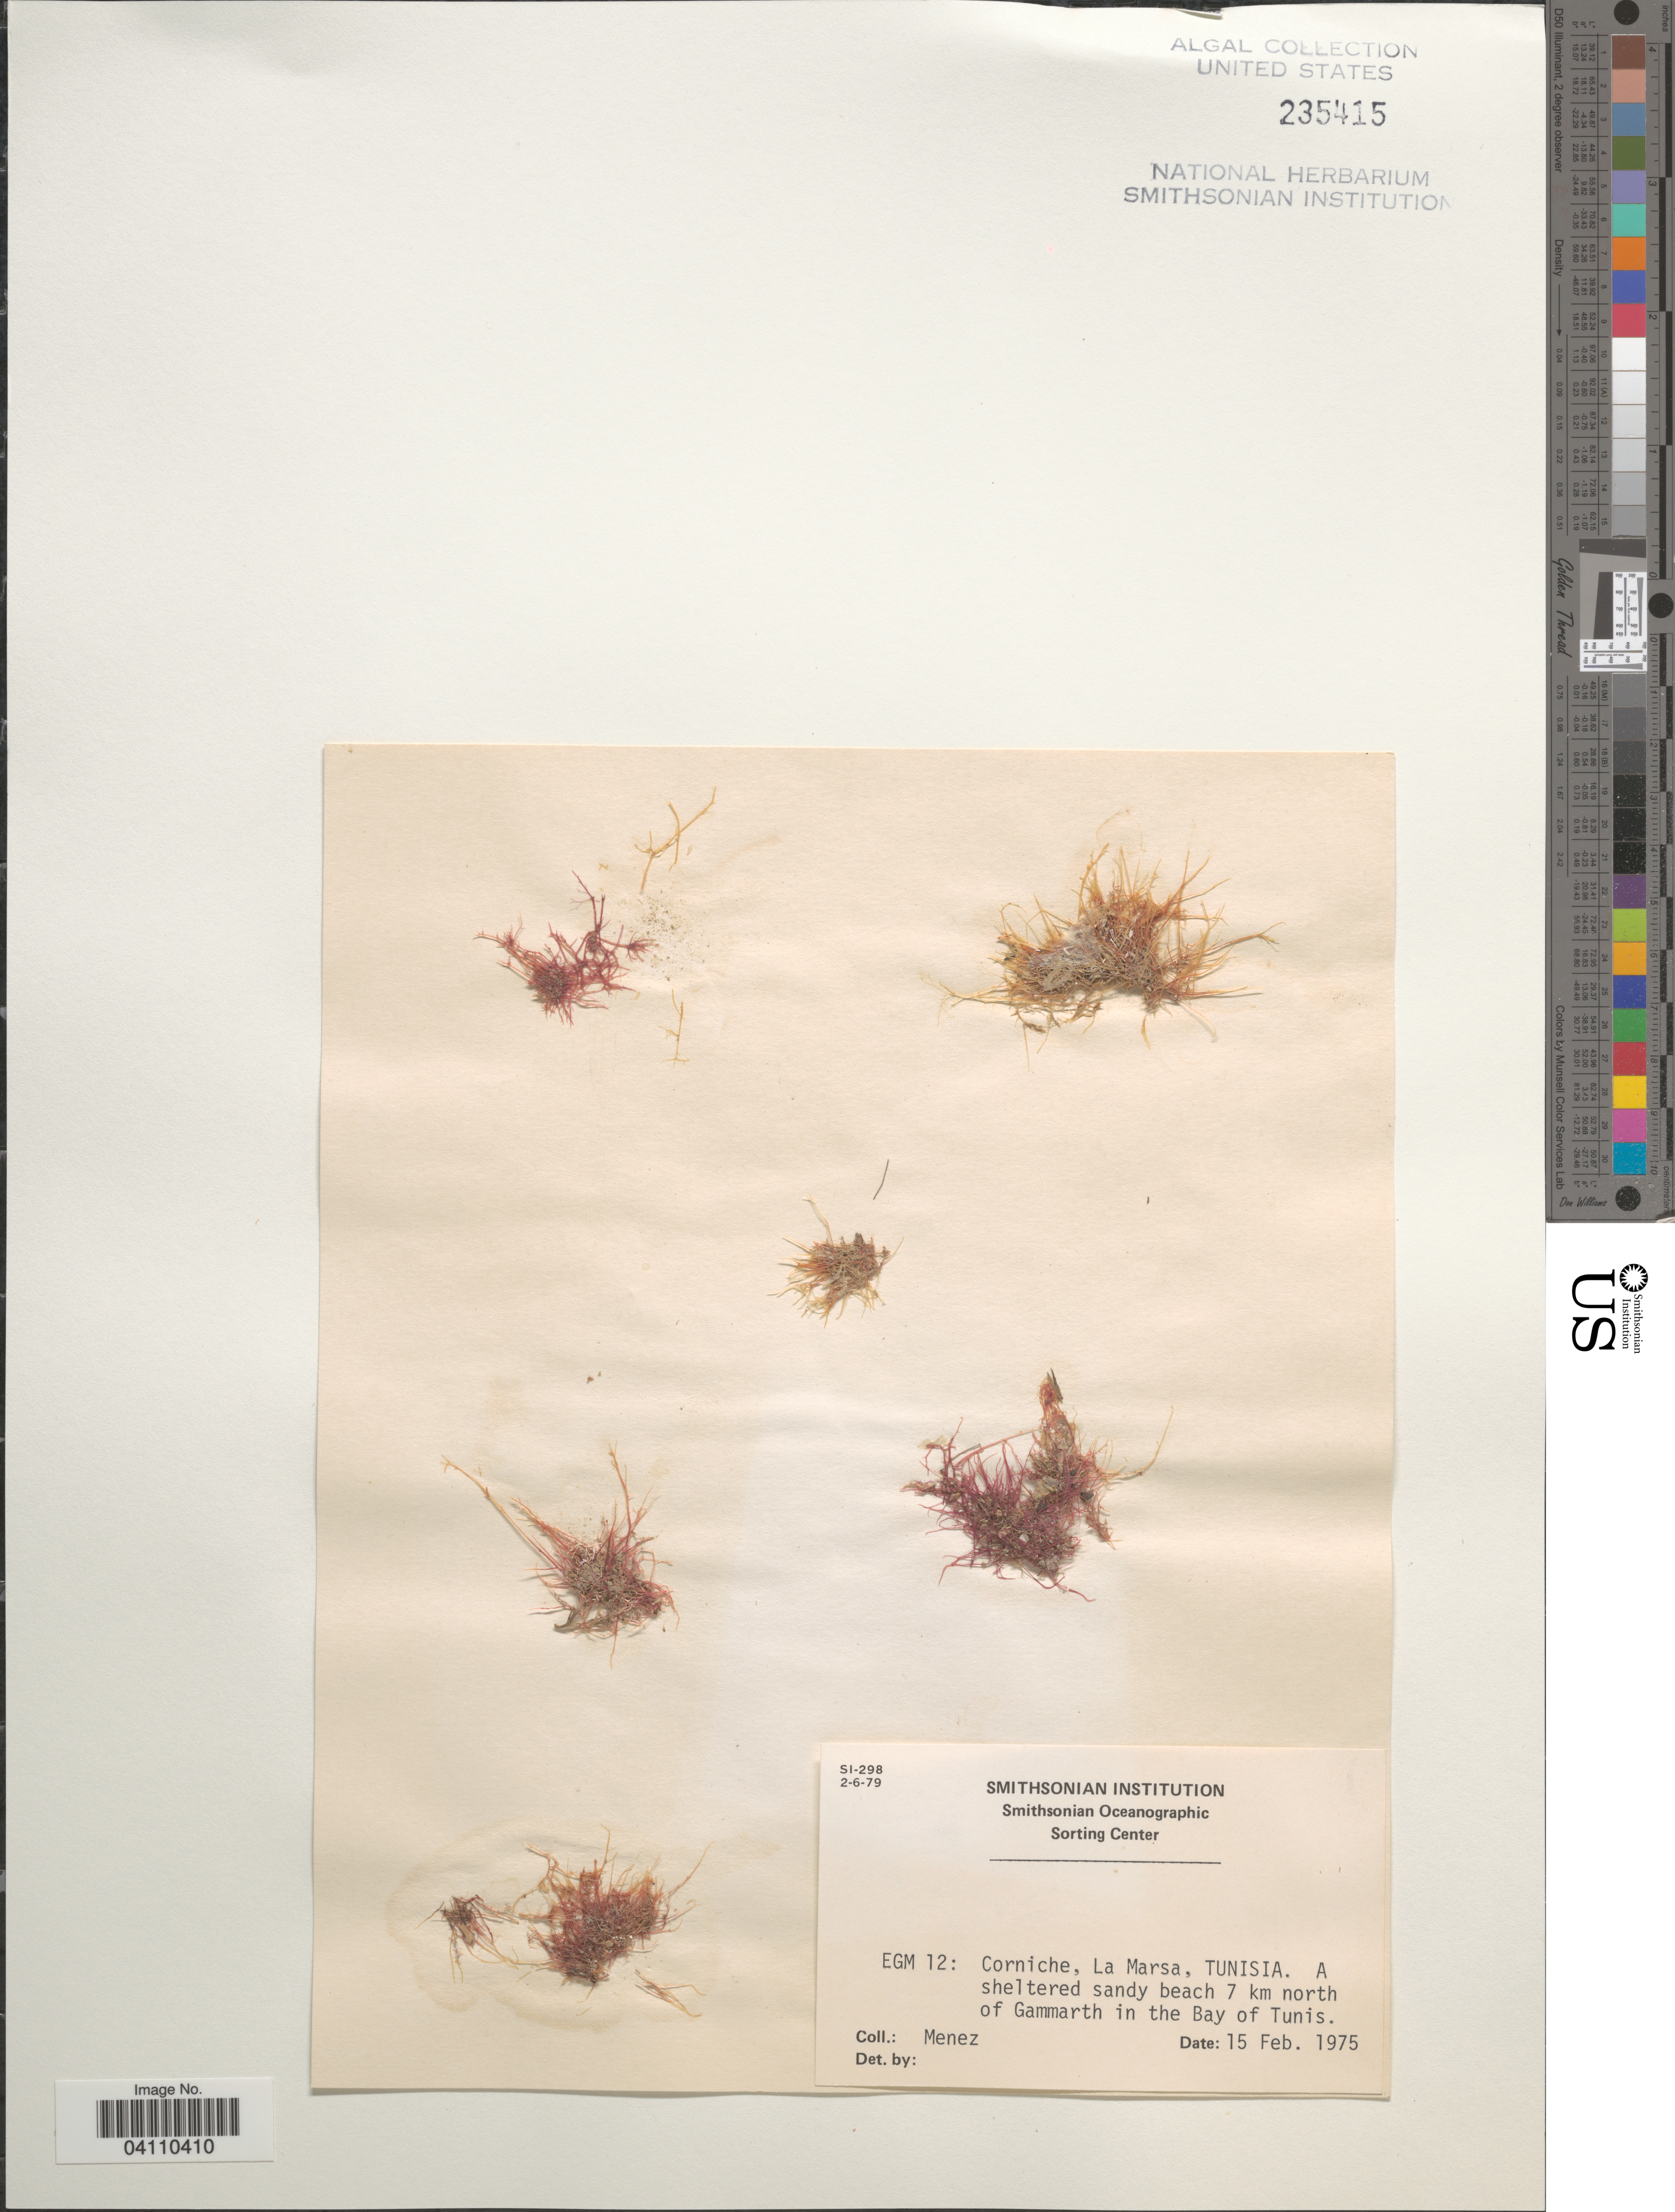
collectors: Menez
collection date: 1975-02-15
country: Tunisia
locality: EGM 12: Corniche, La Marsa, Tunisia. A sheltered sandy beach 7 km north of Gammarth in the Bay of Tunis.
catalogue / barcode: US 235415